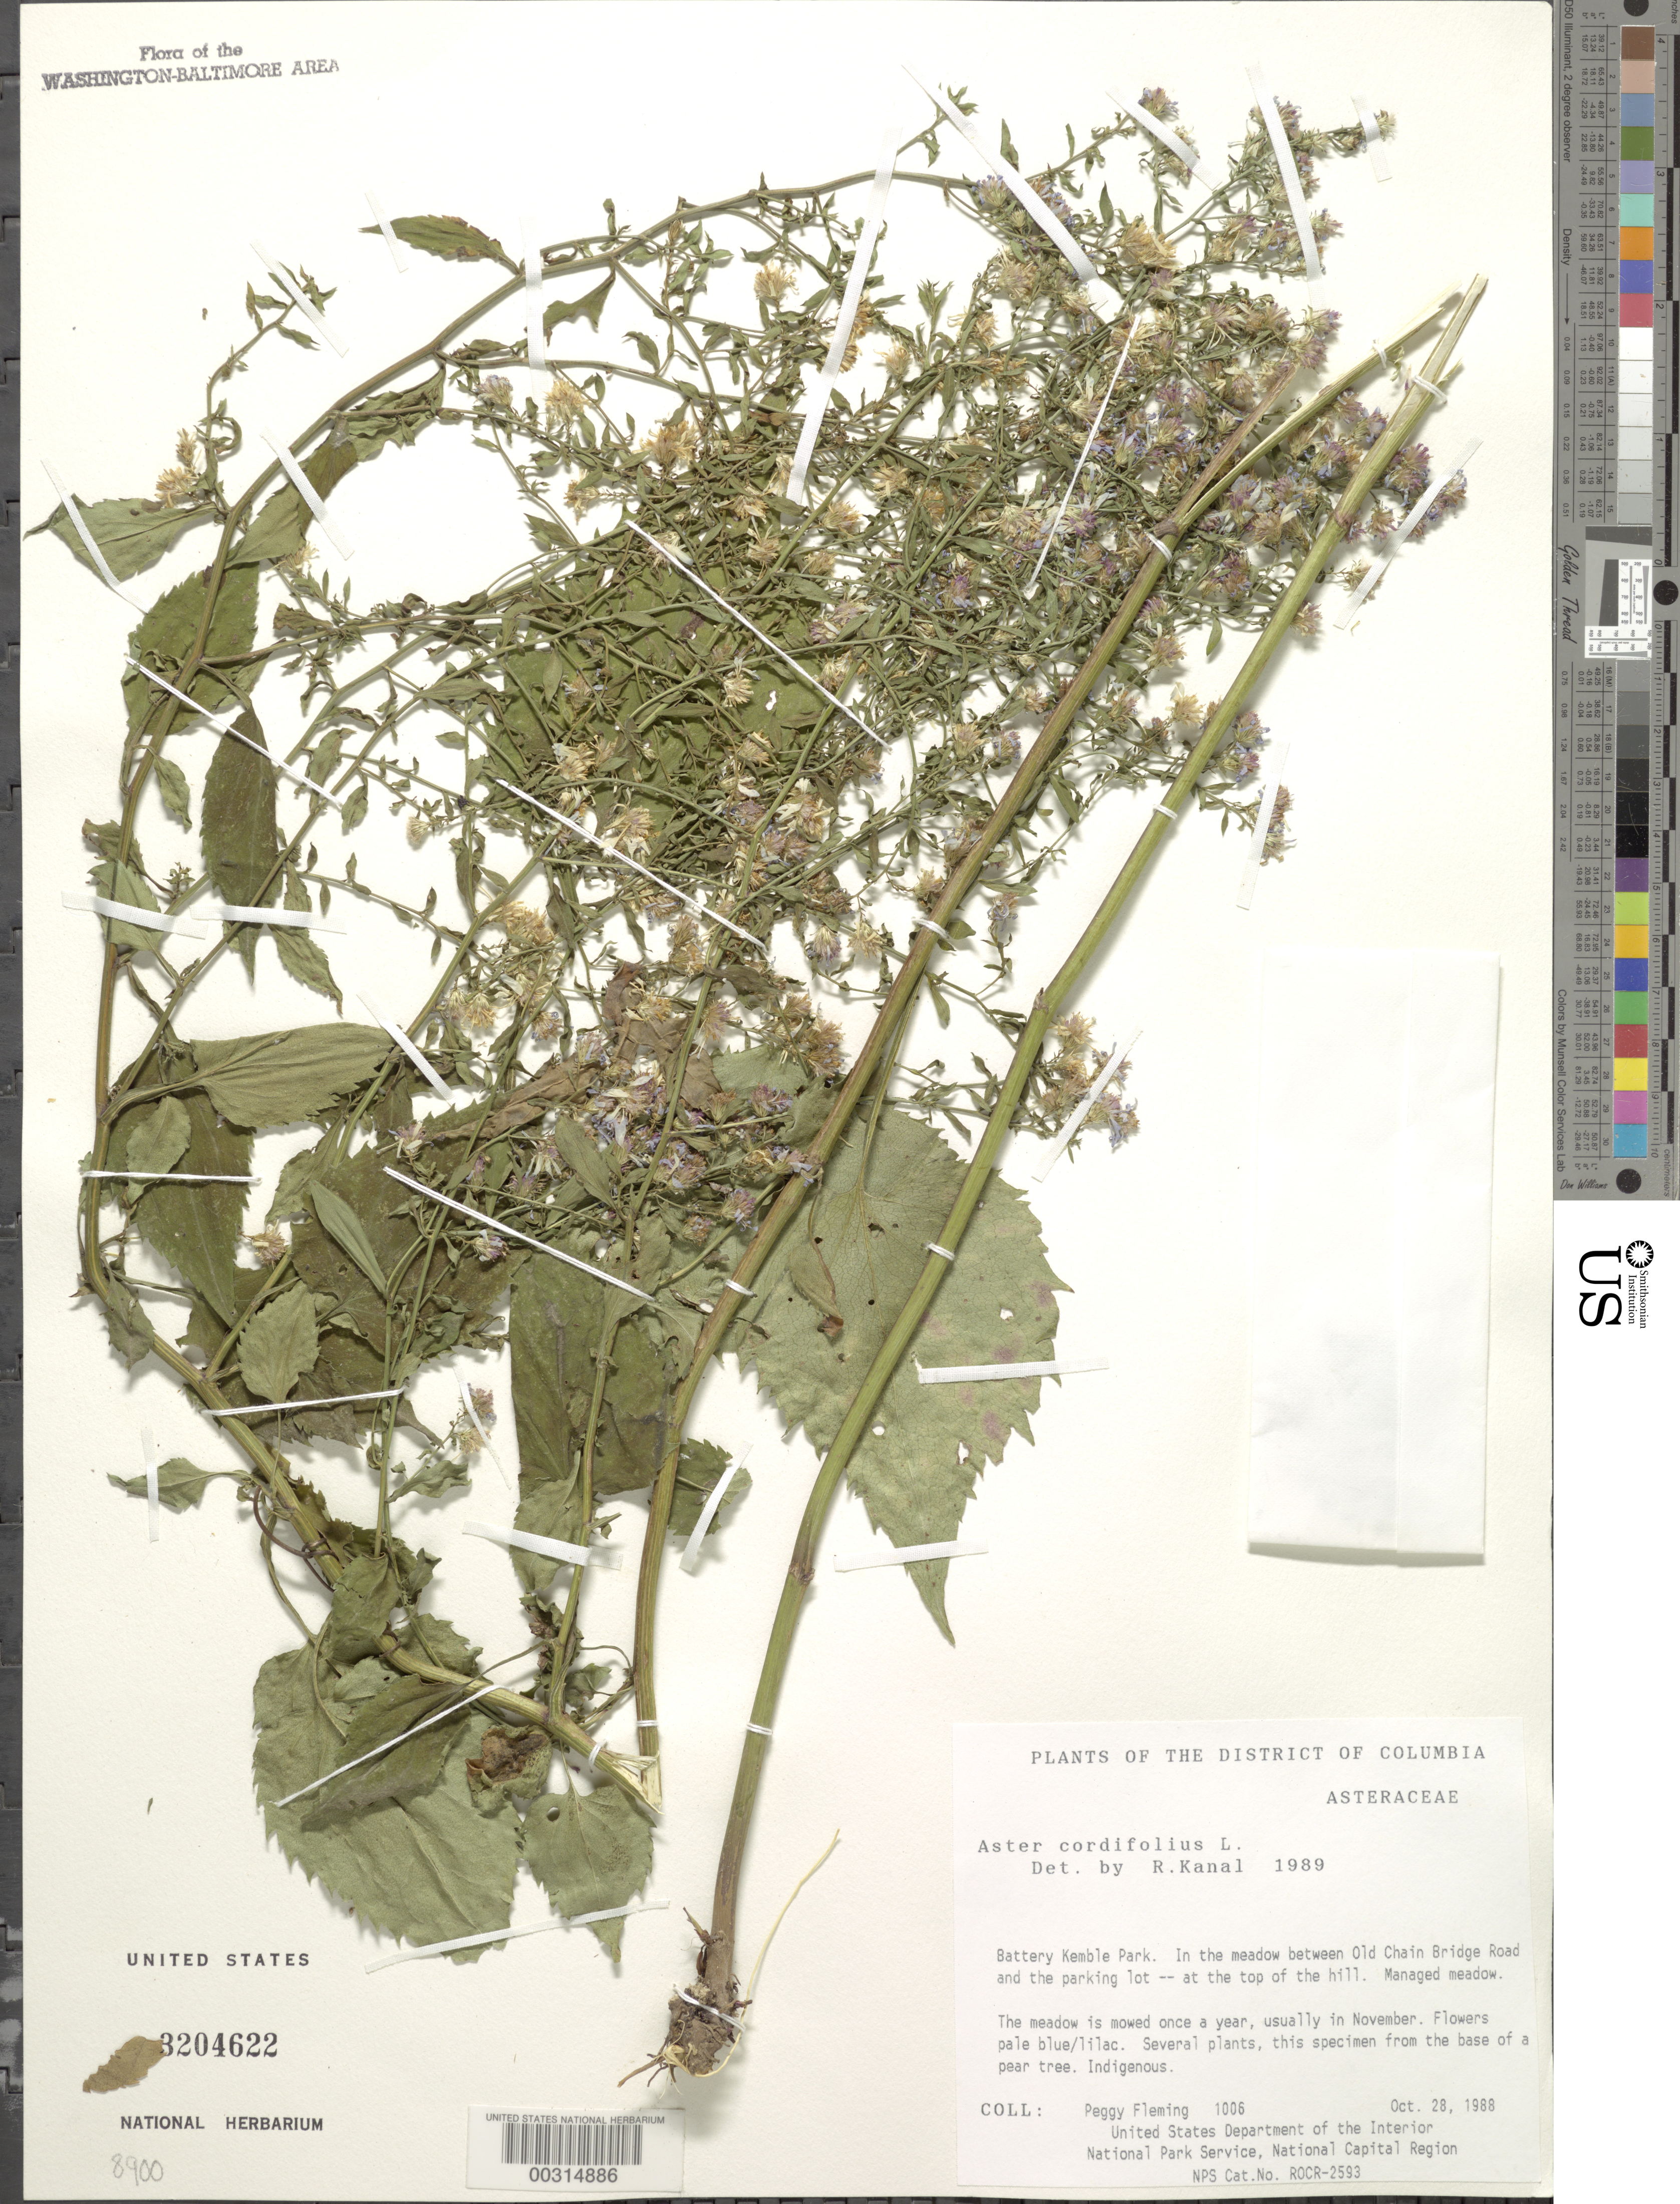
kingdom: Plantae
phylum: Tracheophyta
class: Magnoliopsida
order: Asterales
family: Asteraceae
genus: Symphyotrichum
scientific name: Symphyotrichum cordifolium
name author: (L.) G.L. Nesom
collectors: P. Fleming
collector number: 1006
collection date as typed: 28 Oct 1988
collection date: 1988-10-28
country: United States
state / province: District of Columbia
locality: Battery Kemble Park, between Old Chain Bridge Road and parking Lot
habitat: Managed meadow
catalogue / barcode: US 3204622